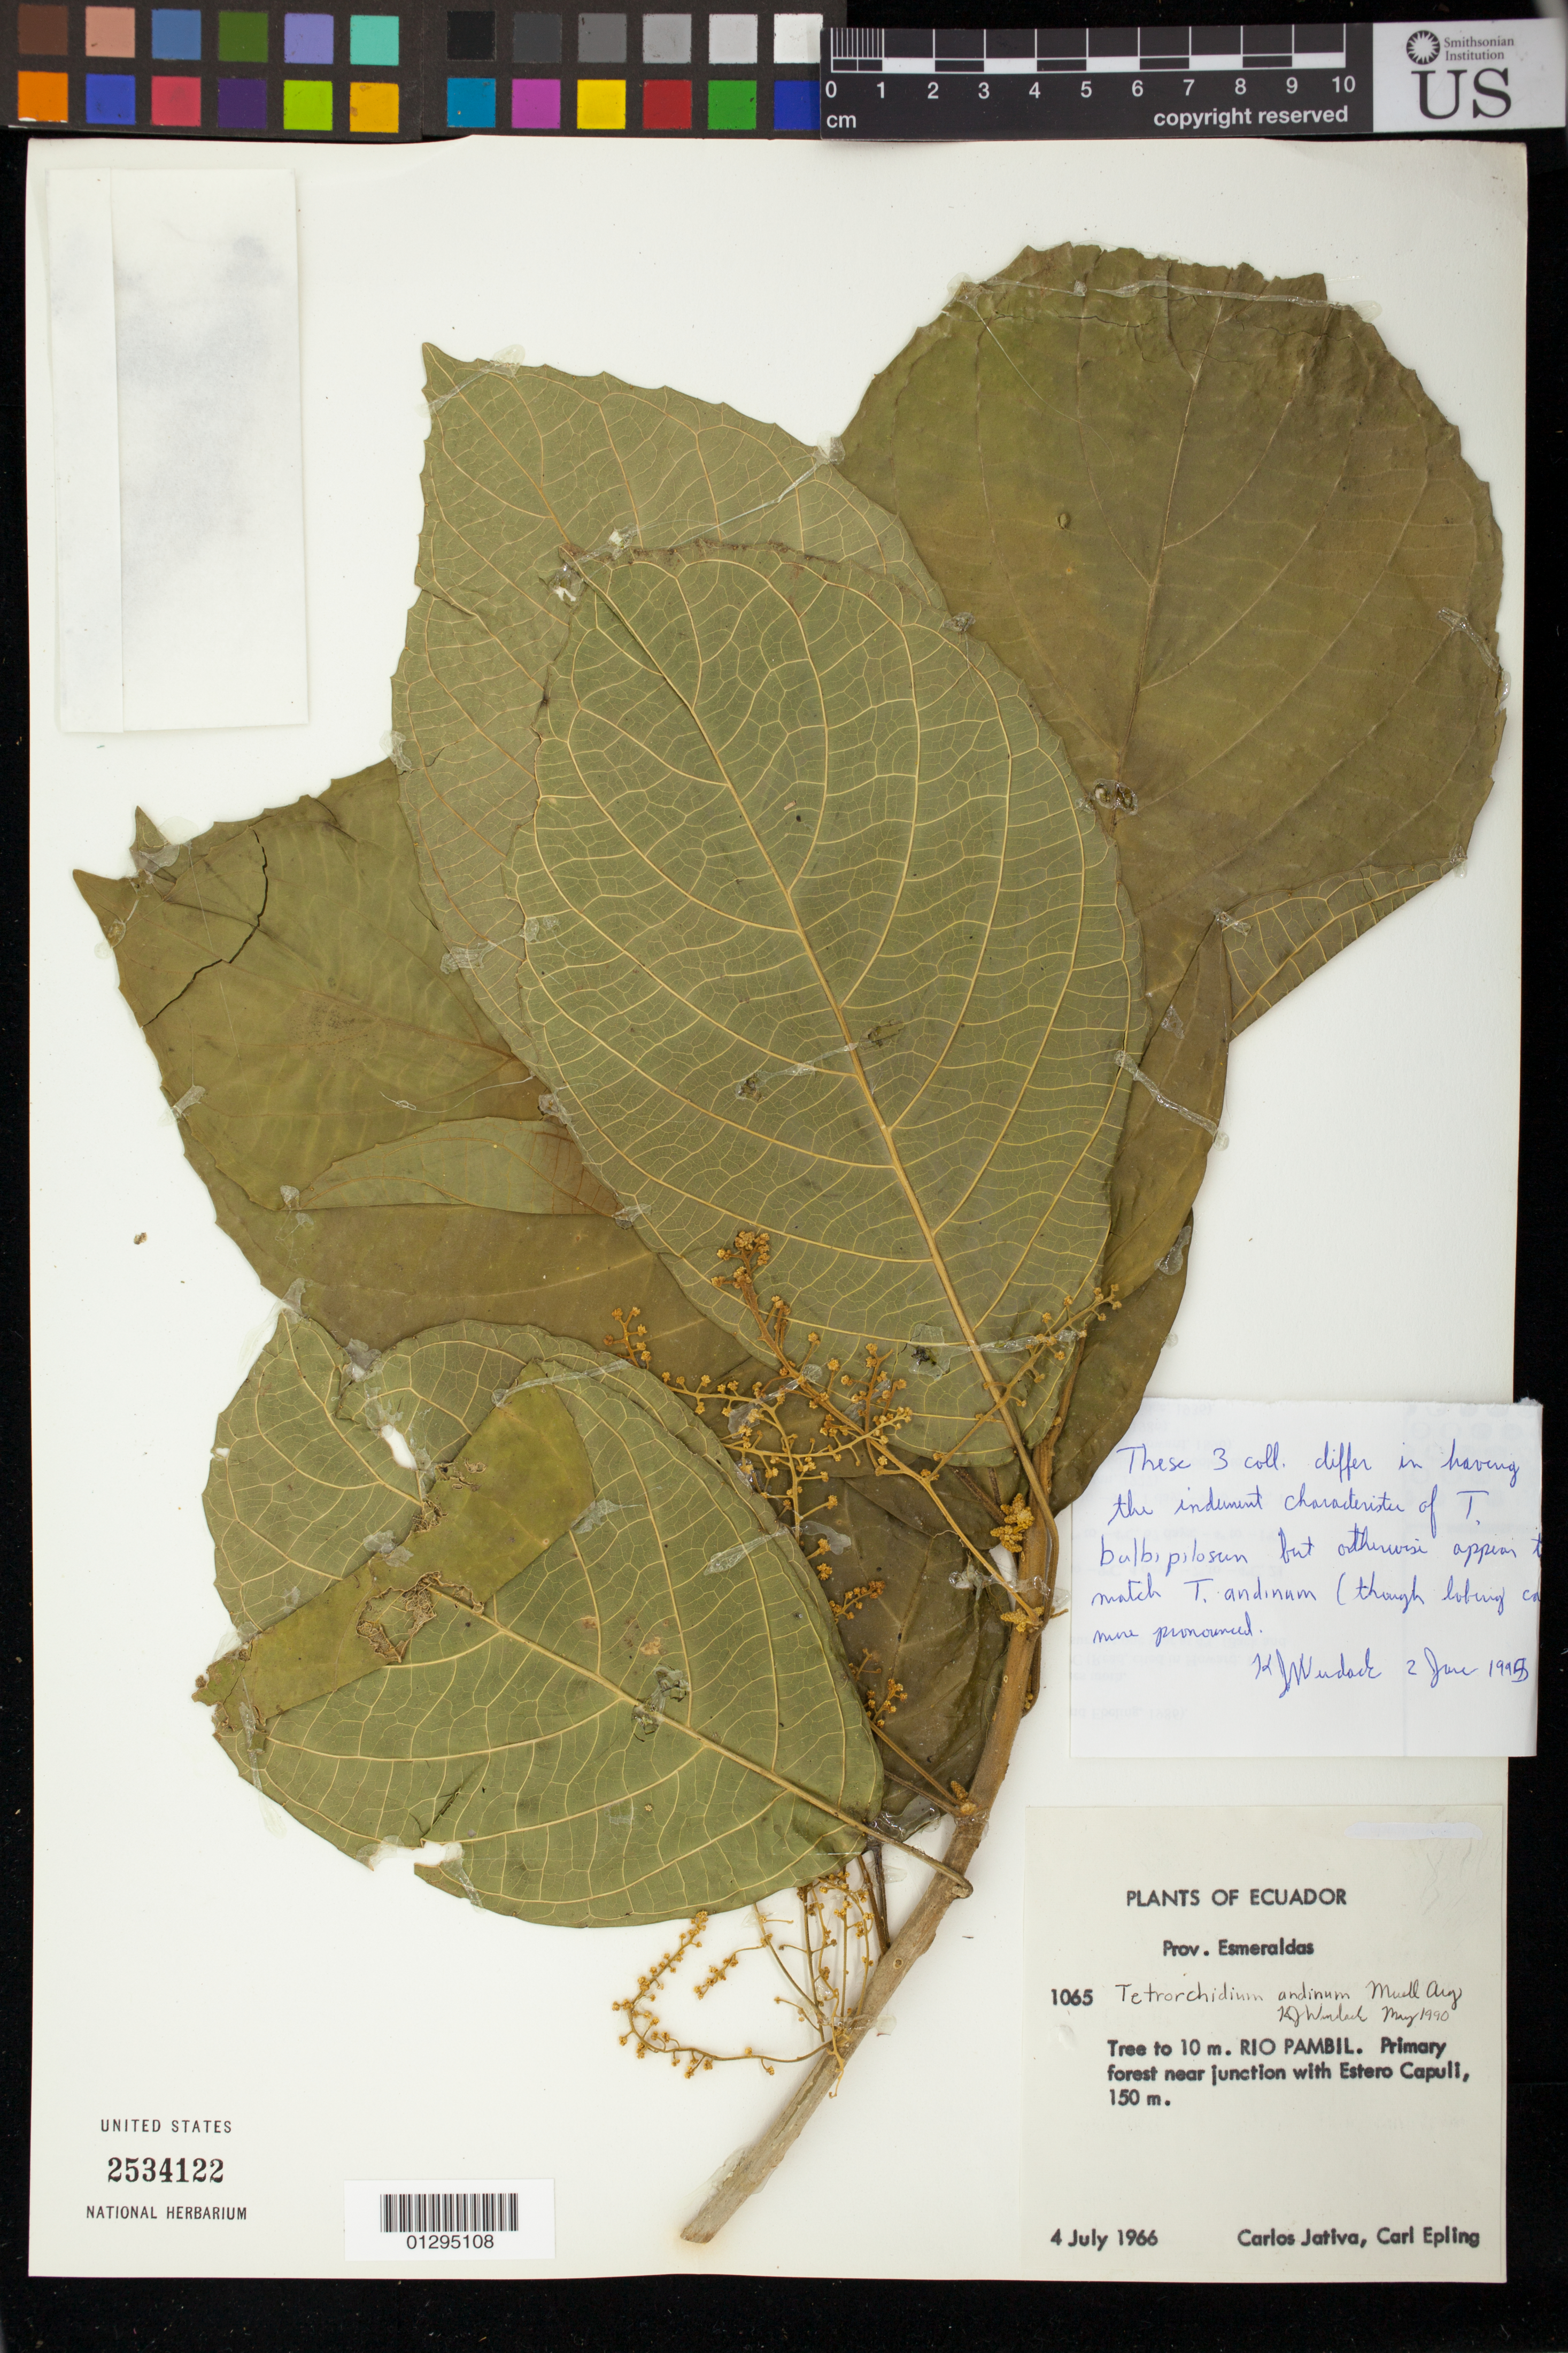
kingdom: Plantae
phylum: Tracheophyta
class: Magnoliopsida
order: Malpighiales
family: Euphorbiaceae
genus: Tetrorchidium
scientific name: Tetrorchidium andinum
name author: Müll. Arg.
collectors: C. D. Játiva & C. C. Epling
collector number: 1065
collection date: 1966-07-04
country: Ecuador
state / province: Esmeraldas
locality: Rio Pambil. Forest Near junction with Estero Capuli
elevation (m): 150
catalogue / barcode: US 2534122